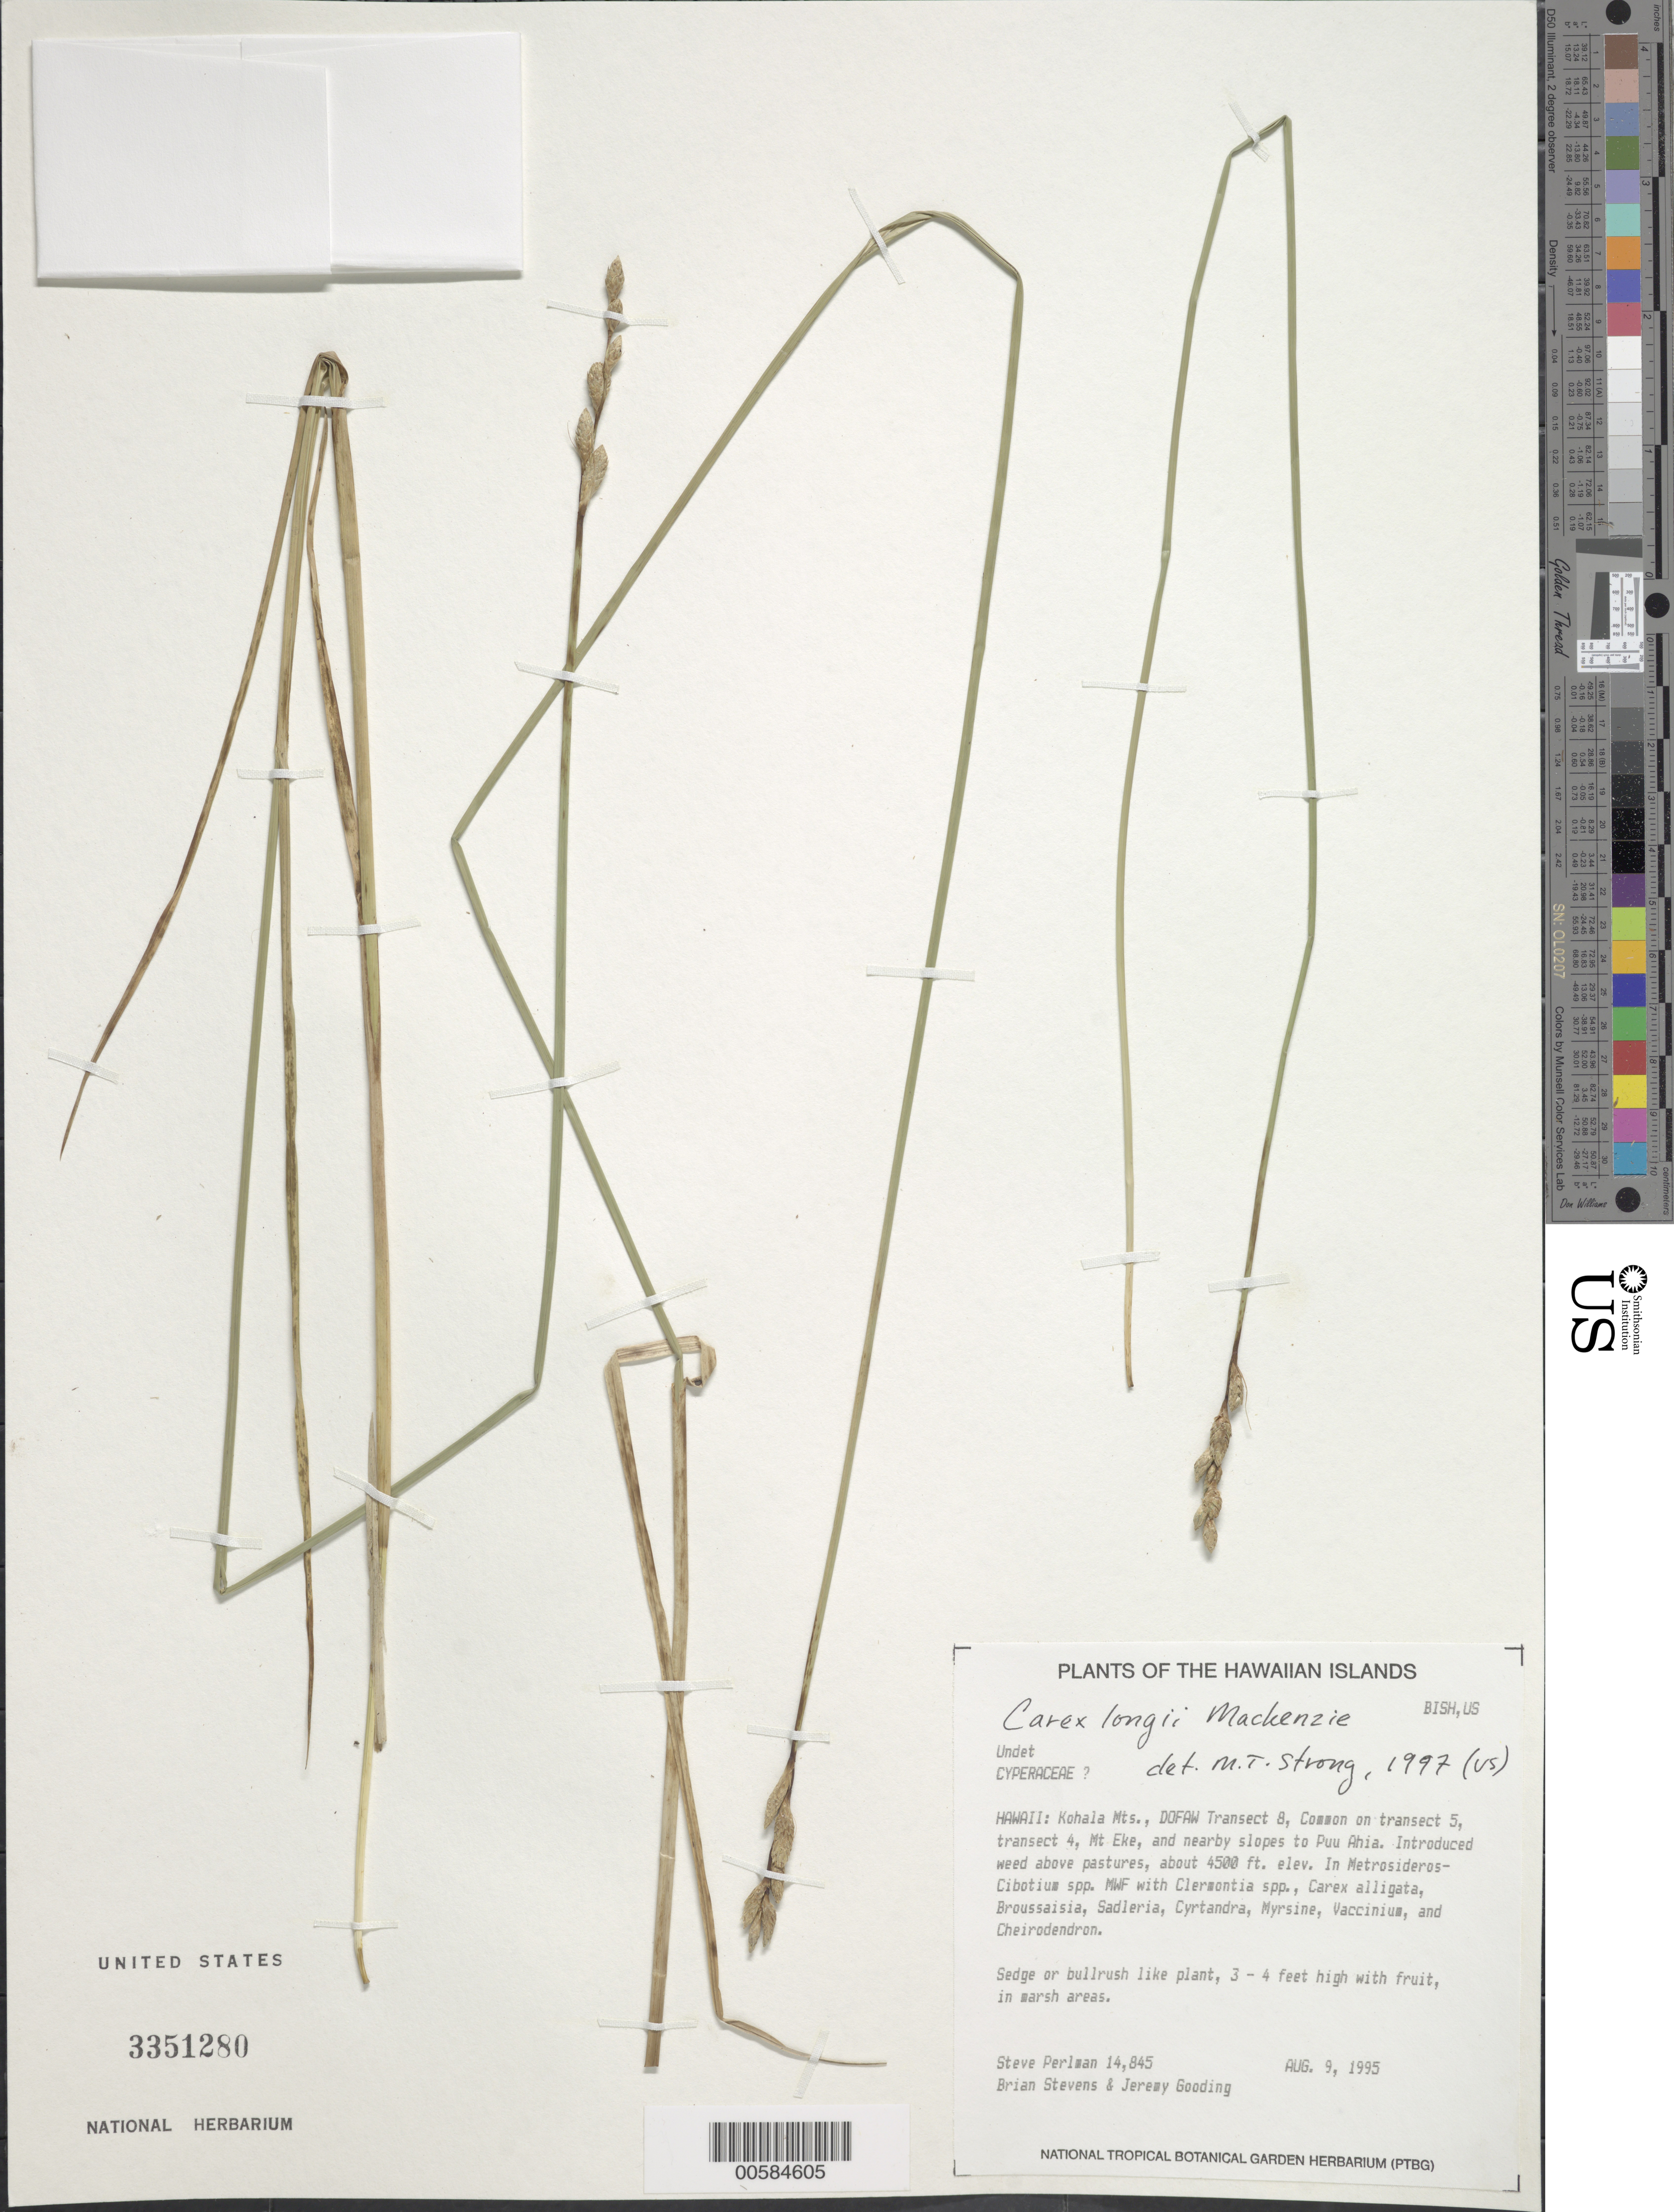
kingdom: Plantae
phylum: Tracheophyta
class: Liliopsida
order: Poales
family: Cyperaceae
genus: Carex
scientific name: Carex longii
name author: Mack.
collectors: S. Perlman, B. Stevens & J. Gooding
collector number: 14845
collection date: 1995-08-09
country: United States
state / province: Hawaii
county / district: Hawaii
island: Hawaii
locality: Kohala Mts., DOFAW Transect 8, Common on transect 5, transect 4, Mt Eke, nad nearby slopes to Puu Ahia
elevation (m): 1372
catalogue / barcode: US 3351280